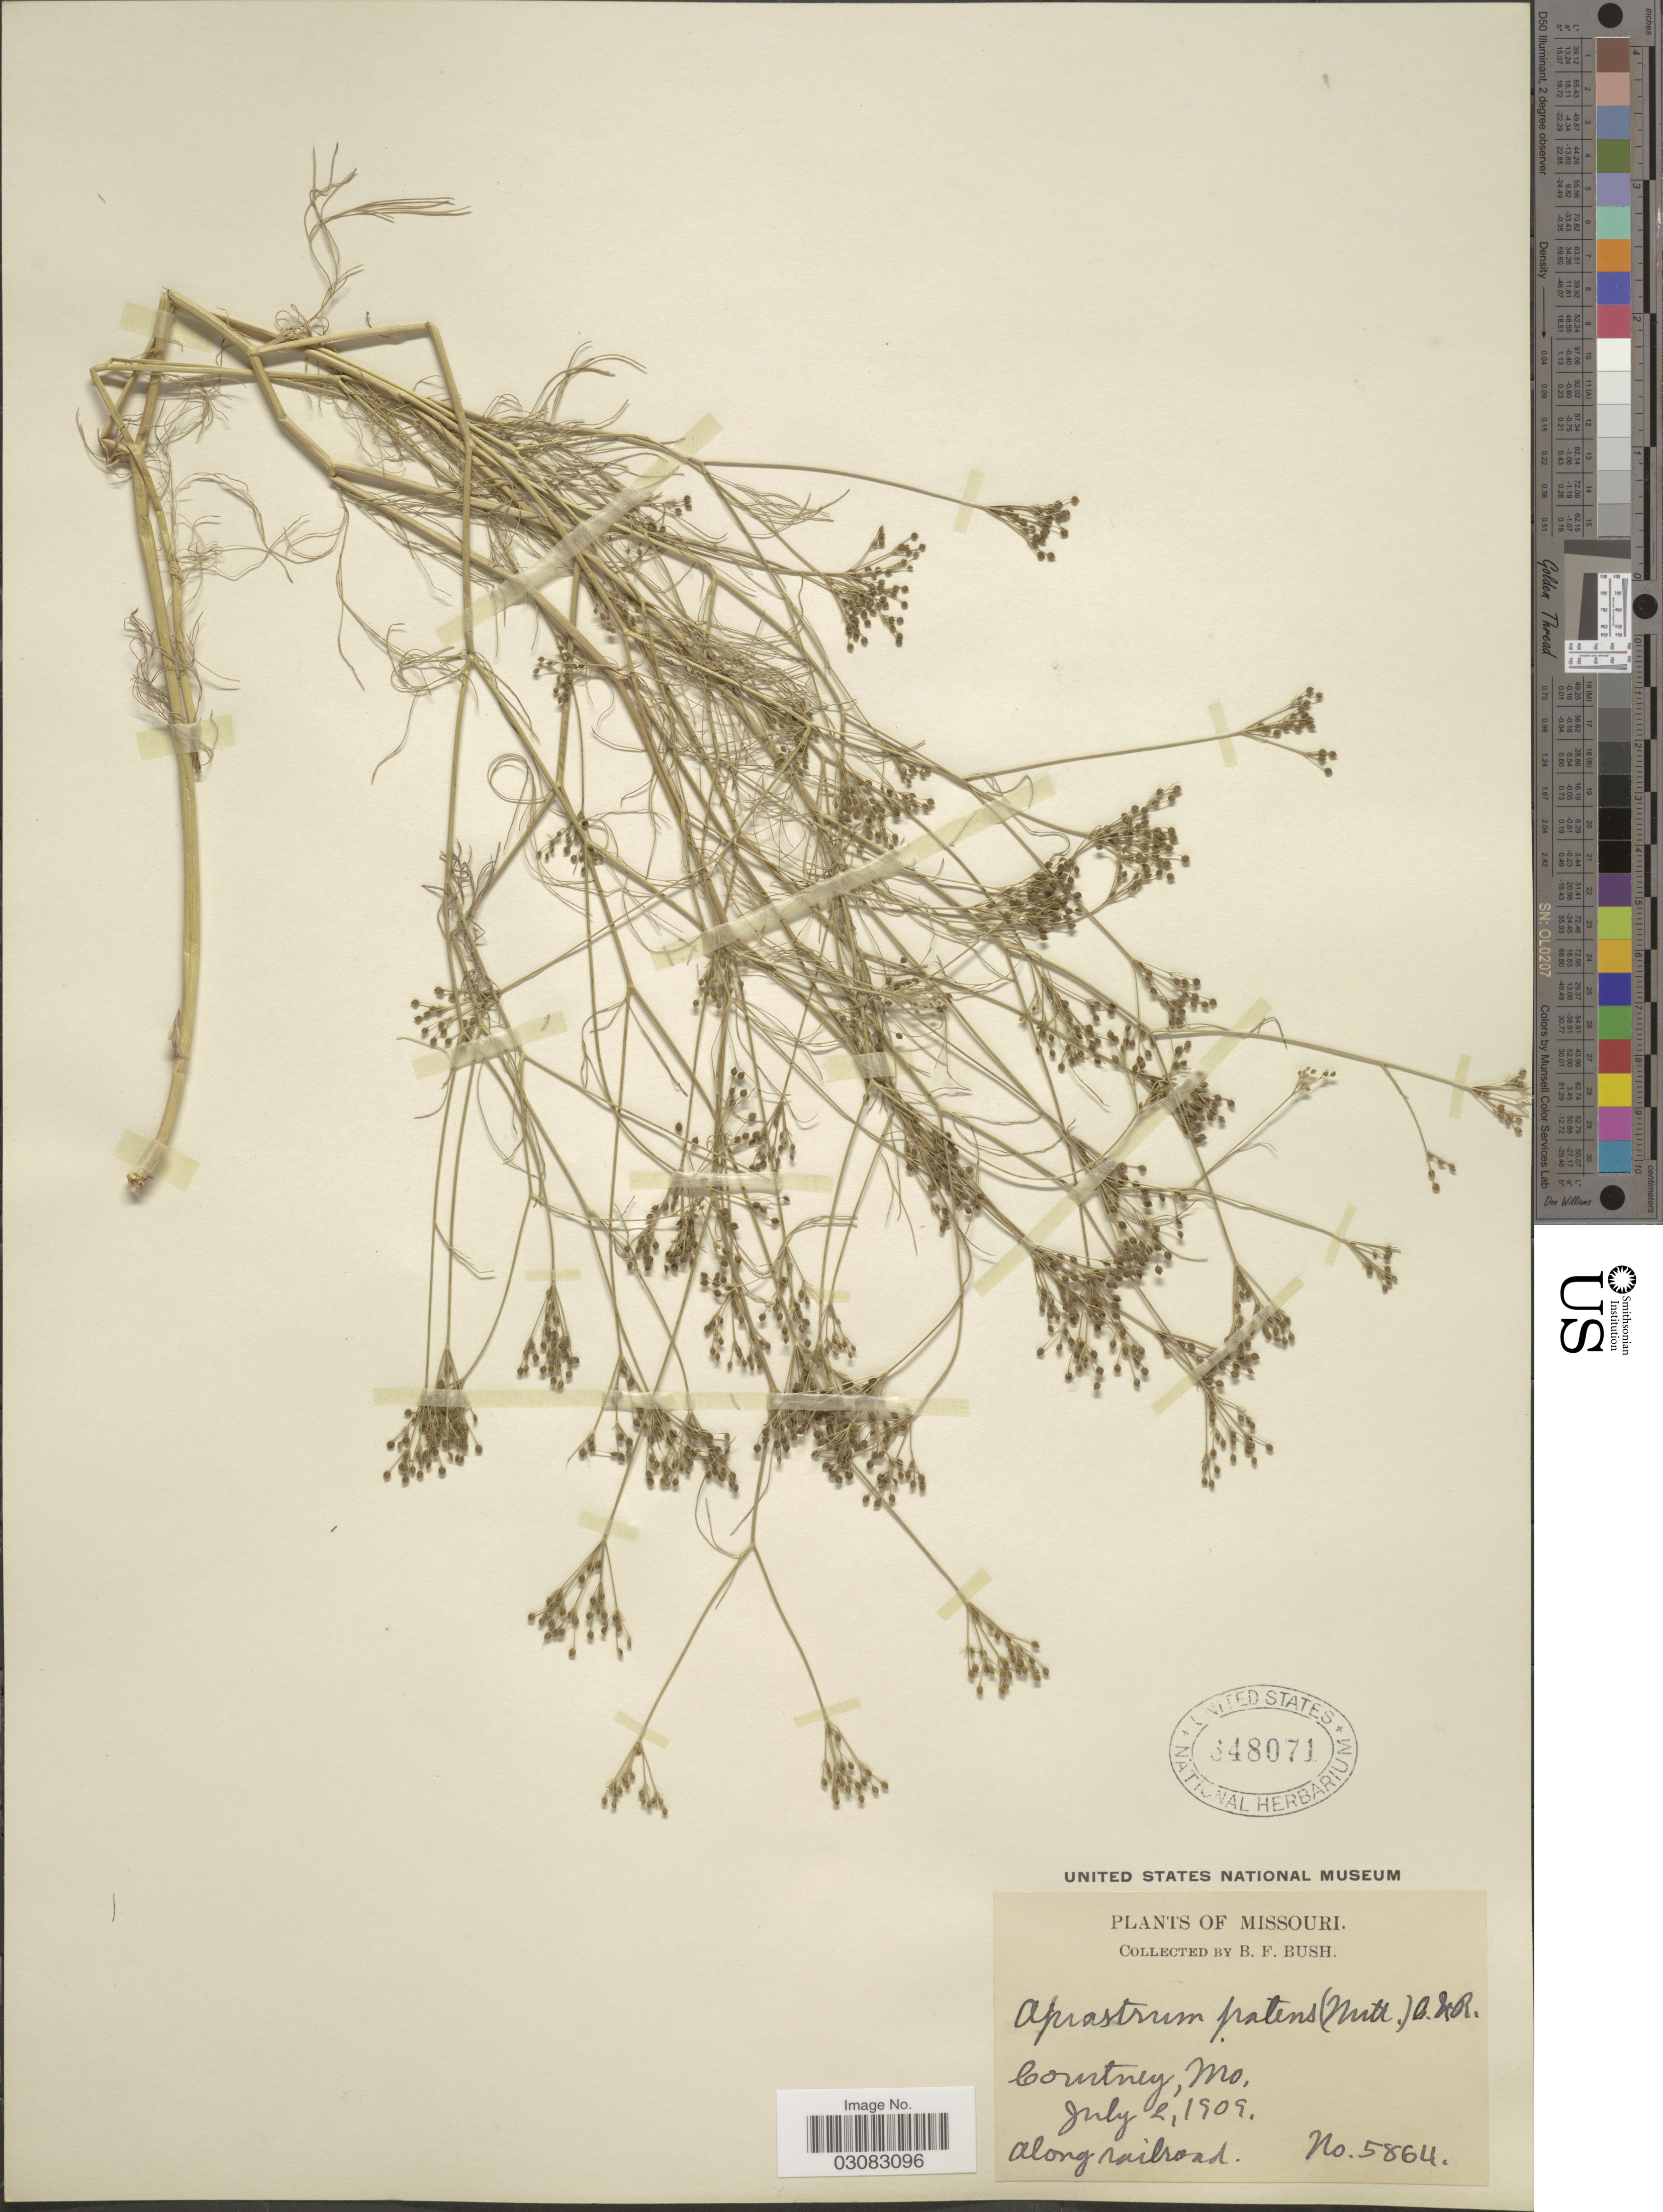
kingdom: Plantae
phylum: Tracheophyta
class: Magnoliopsida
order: Apiales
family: Apiaceae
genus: Spermolepis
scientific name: Spermolepis patens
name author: (Nutt. ex DC.) B.L. Rob.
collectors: B. F. Bush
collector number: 5864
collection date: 1909-07-02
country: United States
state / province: Missouri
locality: Courtney, Mo. Along railroad.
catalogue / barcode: US 648071